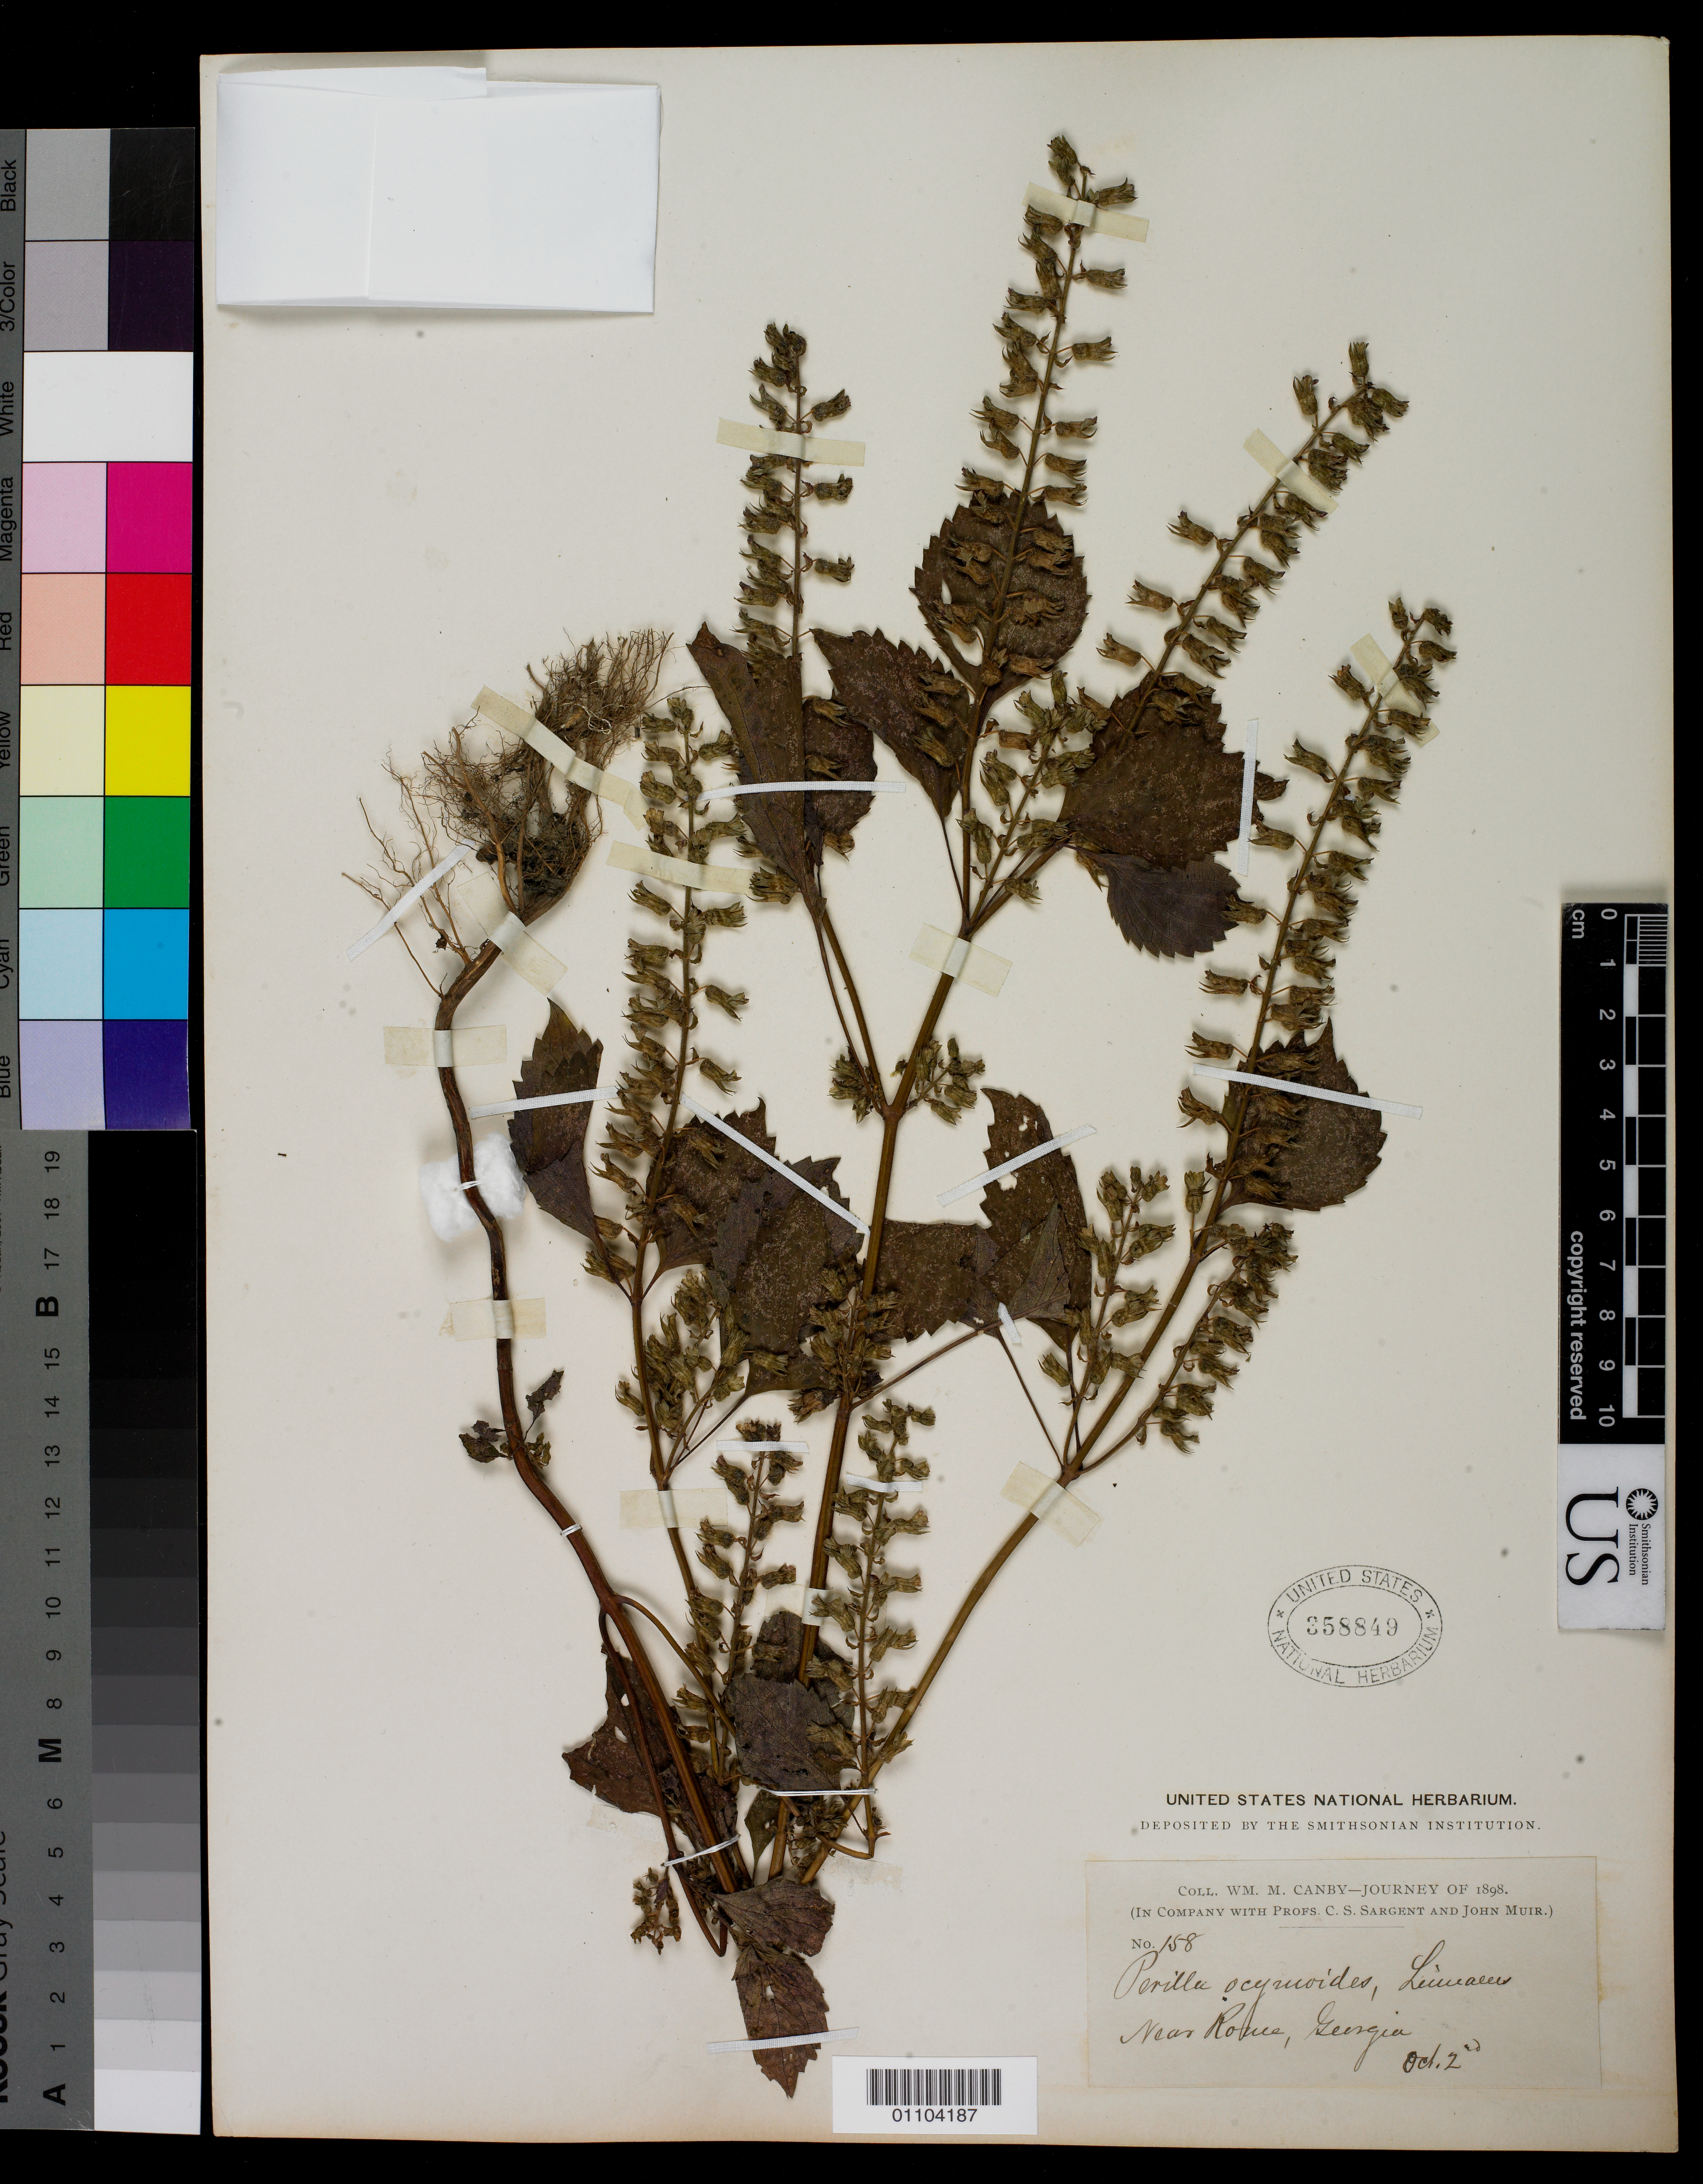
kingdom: Plantae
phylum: Tracheophyta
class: Magnoliopsida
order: Lamiales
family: Lamiaceae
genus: Perilla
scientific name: Perilla frutescens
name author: (L.) Britton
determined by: Strong, M. T., (US), Smithsonian Institution - National Museum of Natural History (UNITED STATES)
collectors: W. M. Canby, C. S. Sargent & J. Muir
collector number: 158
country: United States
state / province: Georgia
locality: Near Rome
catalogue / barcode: US 358849